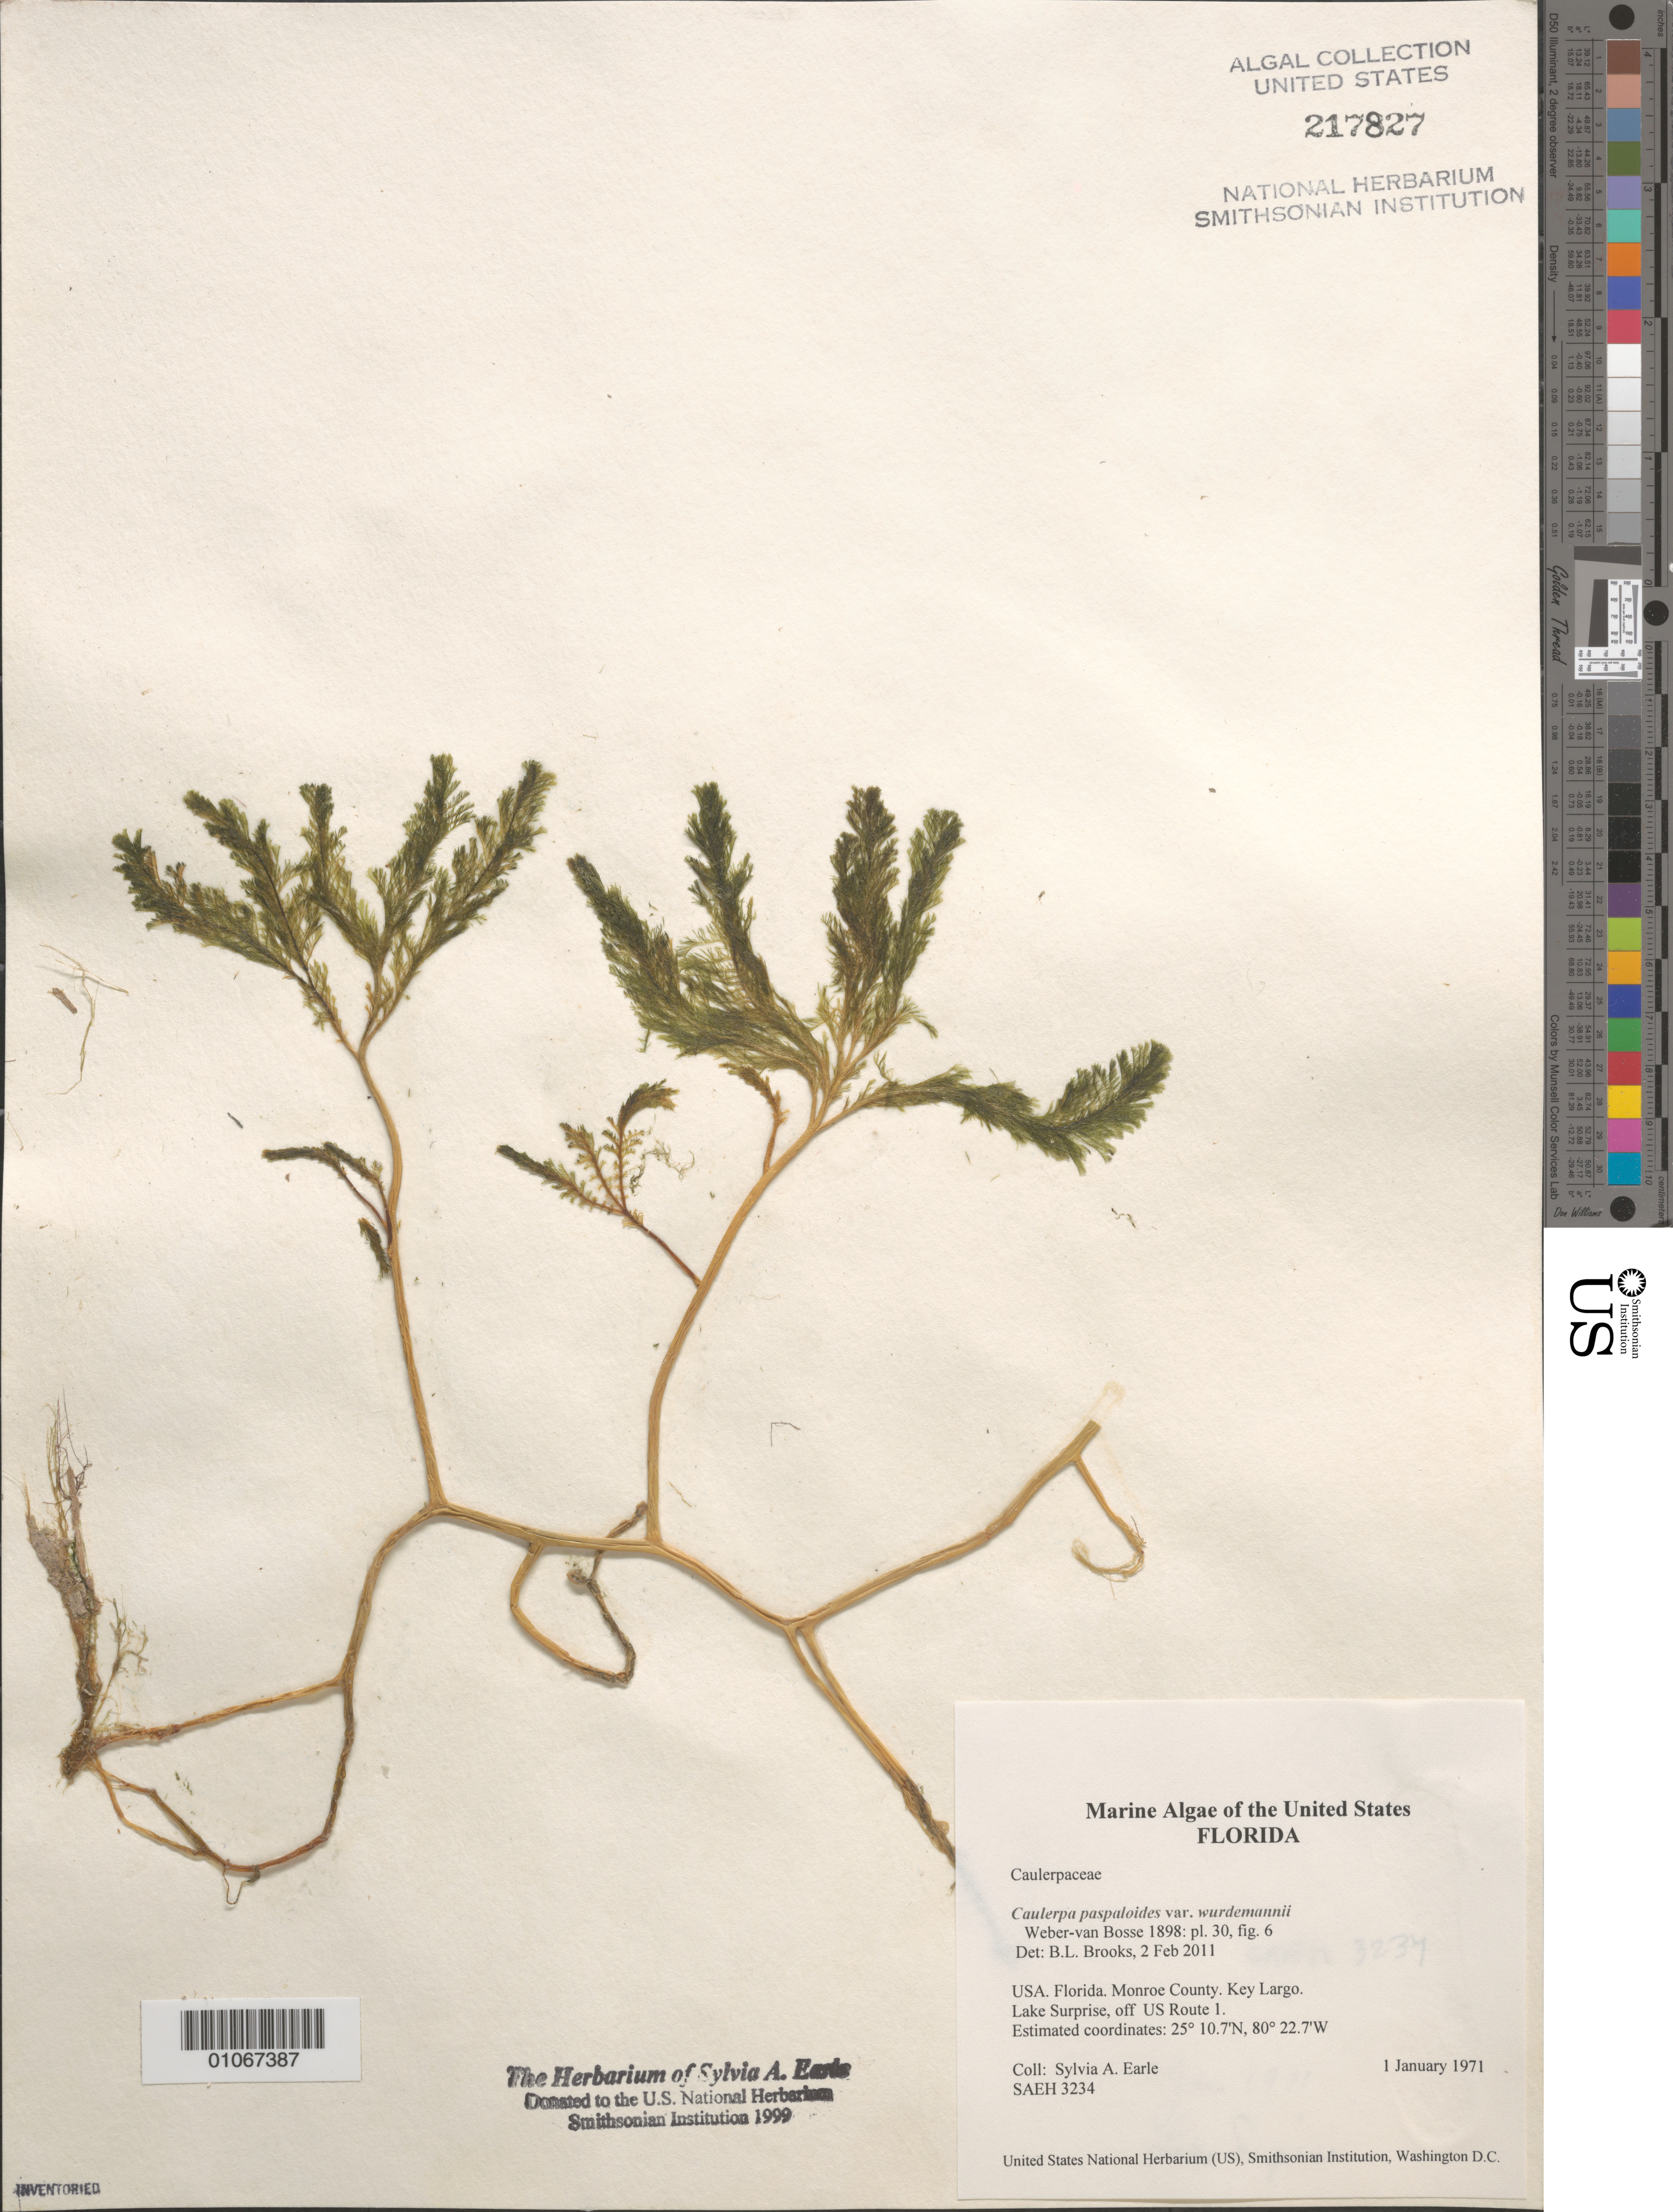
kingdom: Plantae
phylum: Chlorophyta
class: Ulvophyceae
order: Bryopsidales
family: Caulerpaceae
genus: Caulerpa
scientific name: Caulerpa paspaloides var. wurdemannii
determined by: Brooks, B. L., (BOT), Smithsonian Institution - National Museum of Natural History (UNITED STATES)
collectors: S. A. Earle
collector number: SAEH 3234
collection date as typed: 01 Jan 1971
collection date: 1971-01-01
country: United States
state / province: Florida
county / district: Monroe County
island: Key Largo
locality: Lake Surprise, off US Route 1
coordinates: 25 10.7'N, 80 22.7'W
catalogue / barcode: US 217827